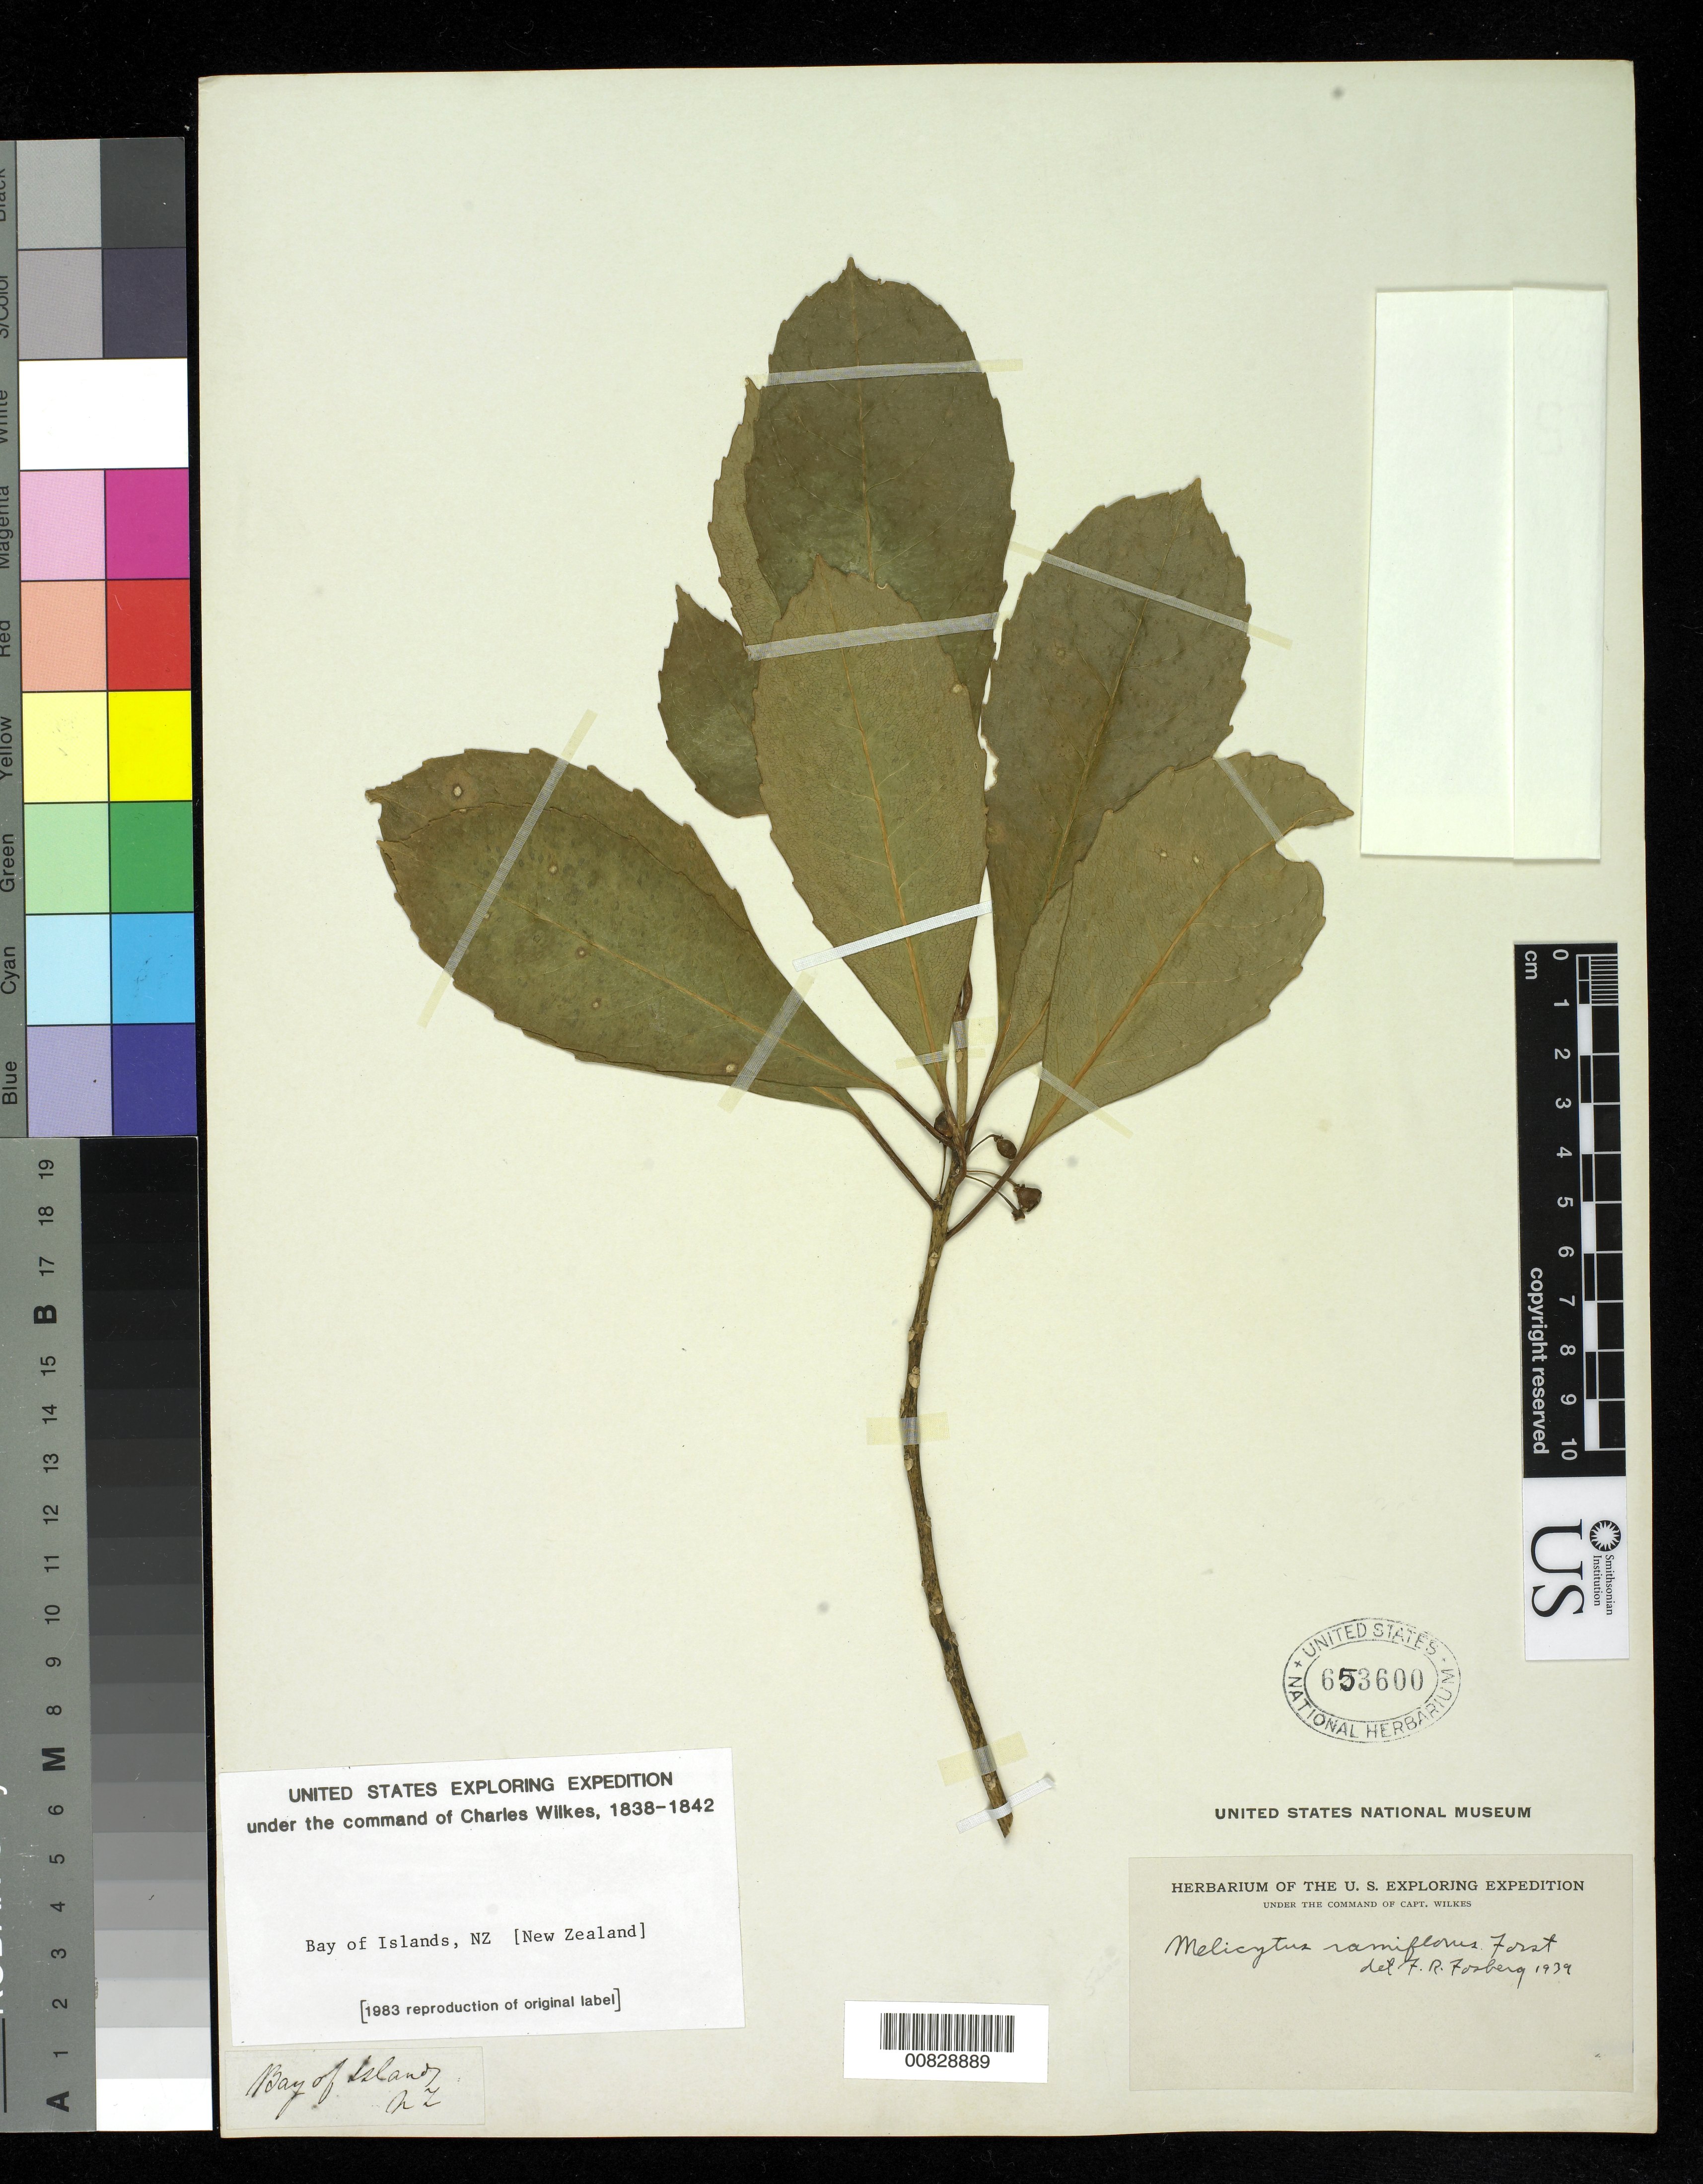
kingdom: Plantae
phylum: Tracheophyta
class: Magnoliopsida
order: Malpighiales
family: Violaceae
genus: Melicytus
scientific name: Melicytus ramiflorus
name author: J.R. Forst. & G. Forst.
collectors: Wilkes Explor. Exped.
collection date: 1838/1842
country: New Zealand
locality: Bay of Island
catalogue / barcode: US 653600